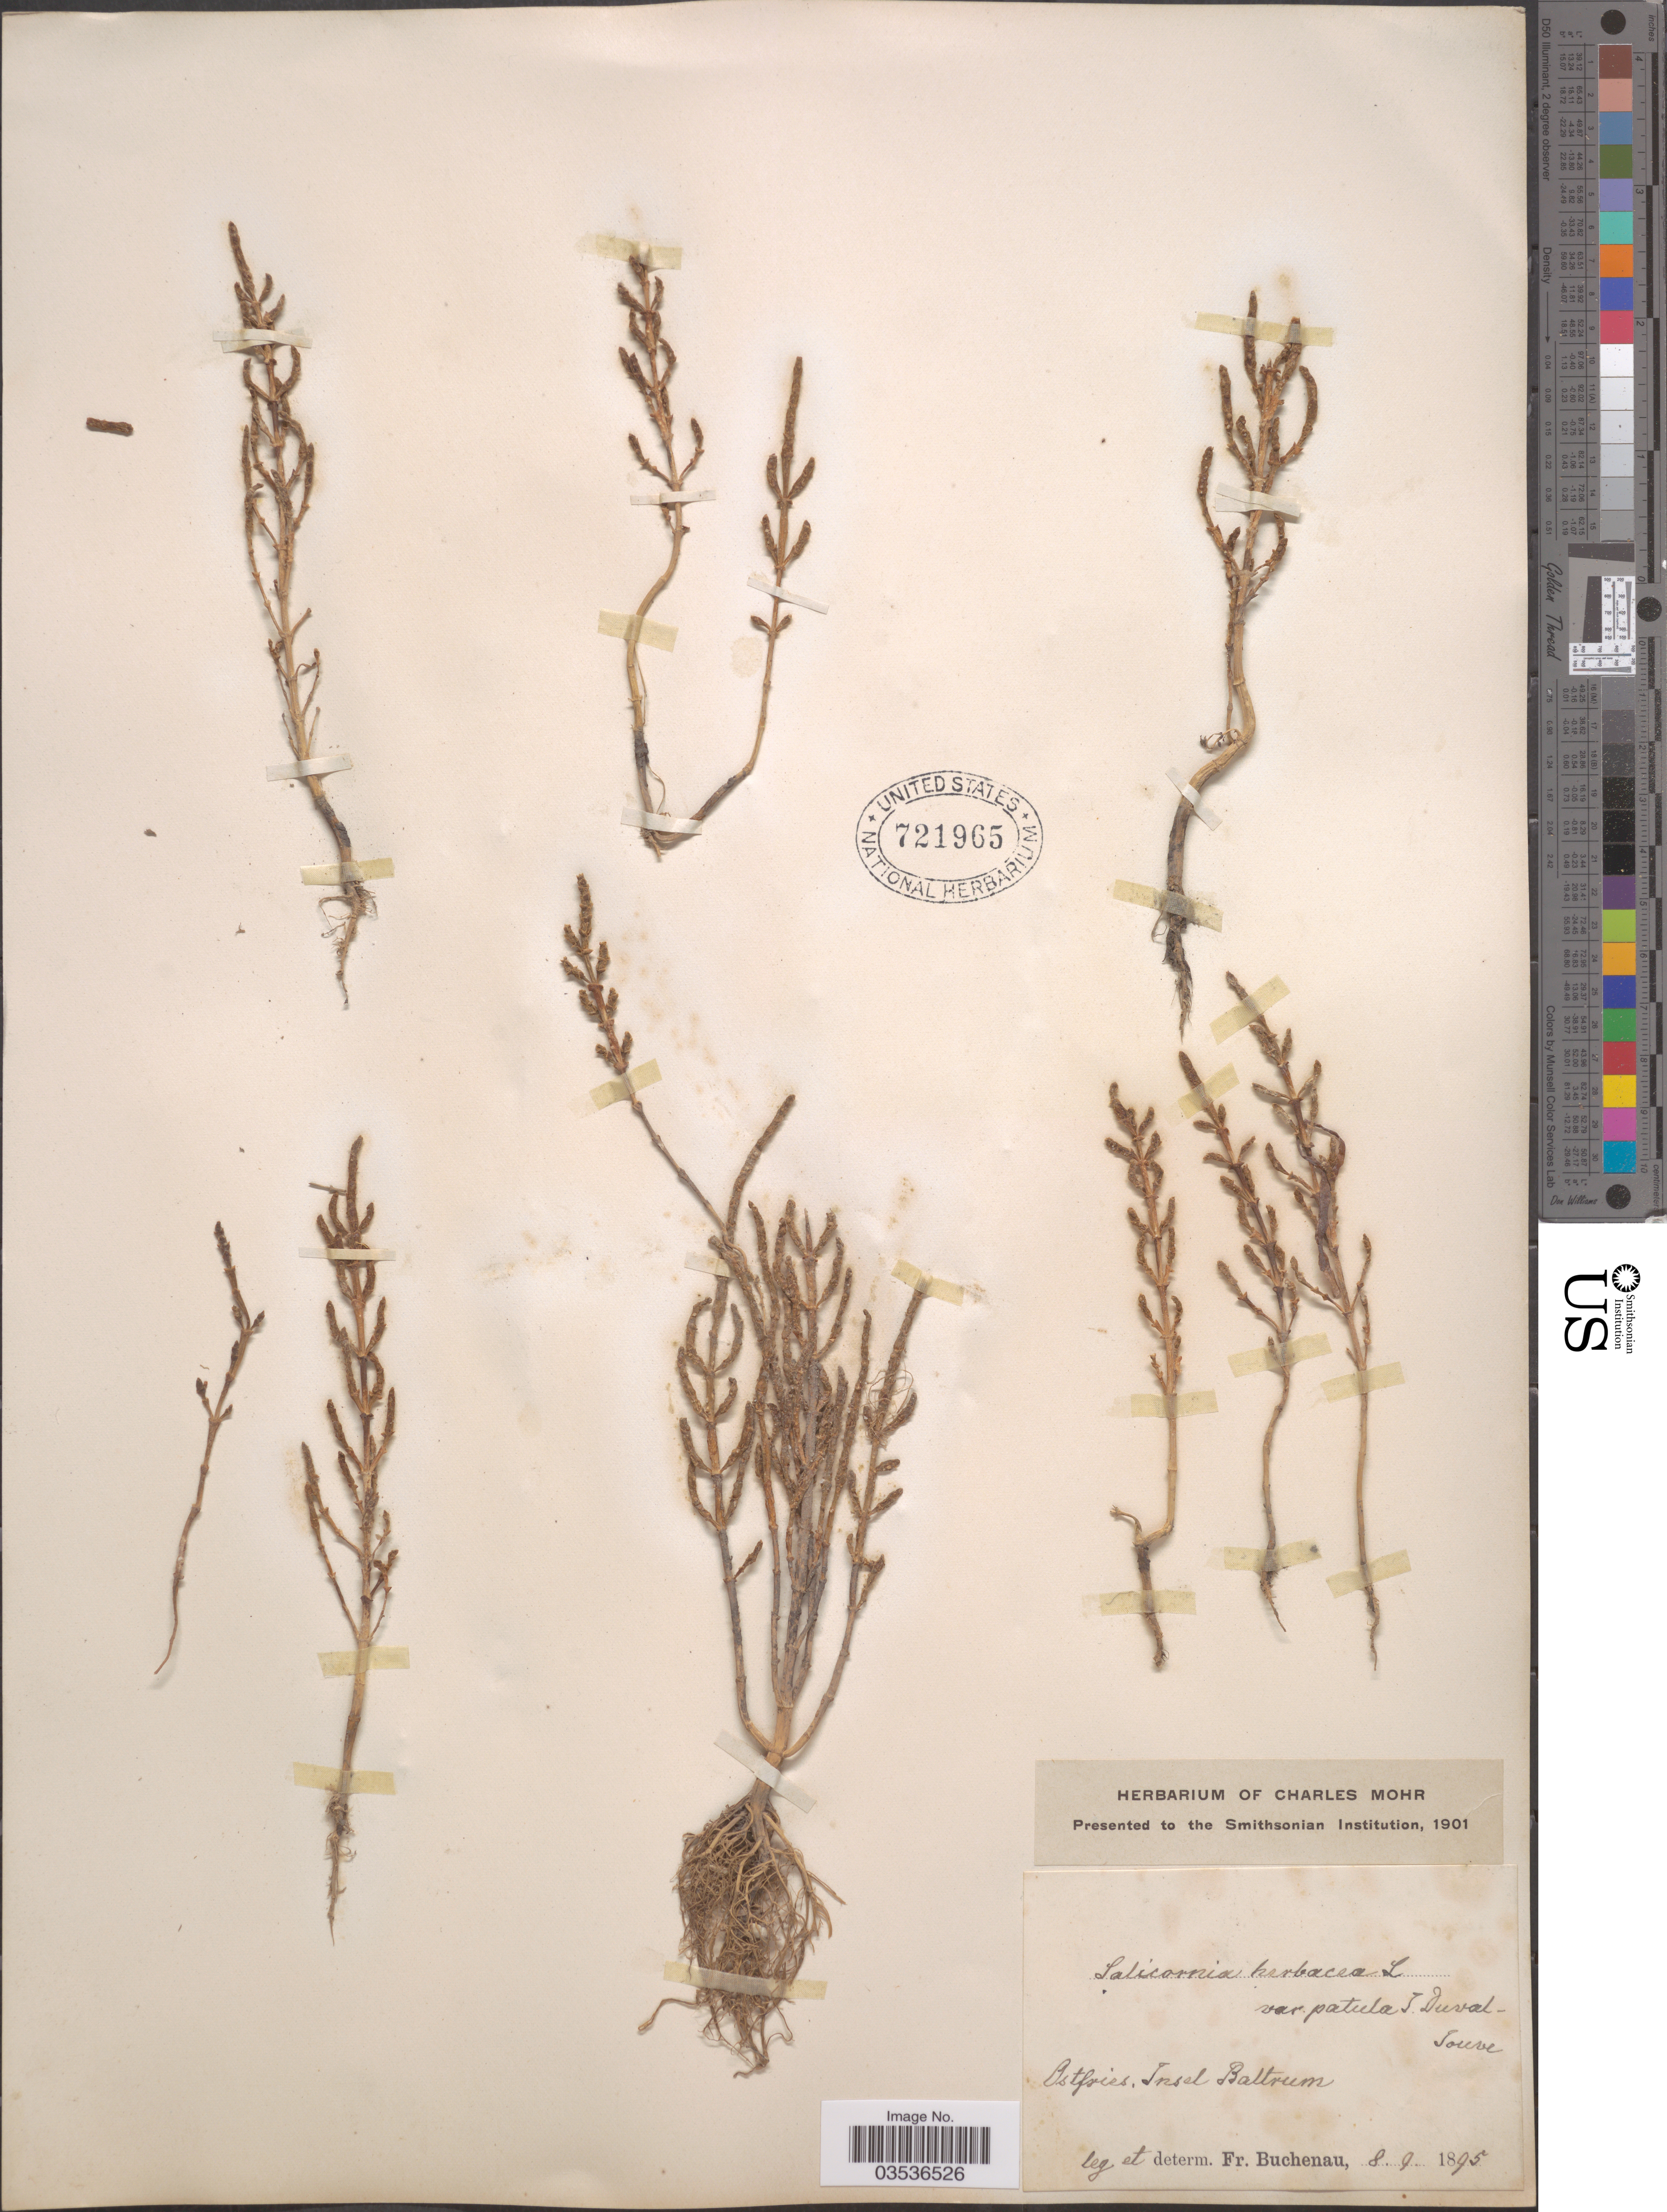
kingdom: Plantae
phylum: Tracheophyta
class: Magnoliopsida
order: Caryophyllales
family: Amaranthaceae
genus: Salicornia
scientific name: Salicornia herbacea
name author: L.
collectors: F. Buchenau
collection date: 1895-09-08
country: Germany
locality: Ostfries. Insel Baltrum.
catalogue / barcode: US 721965